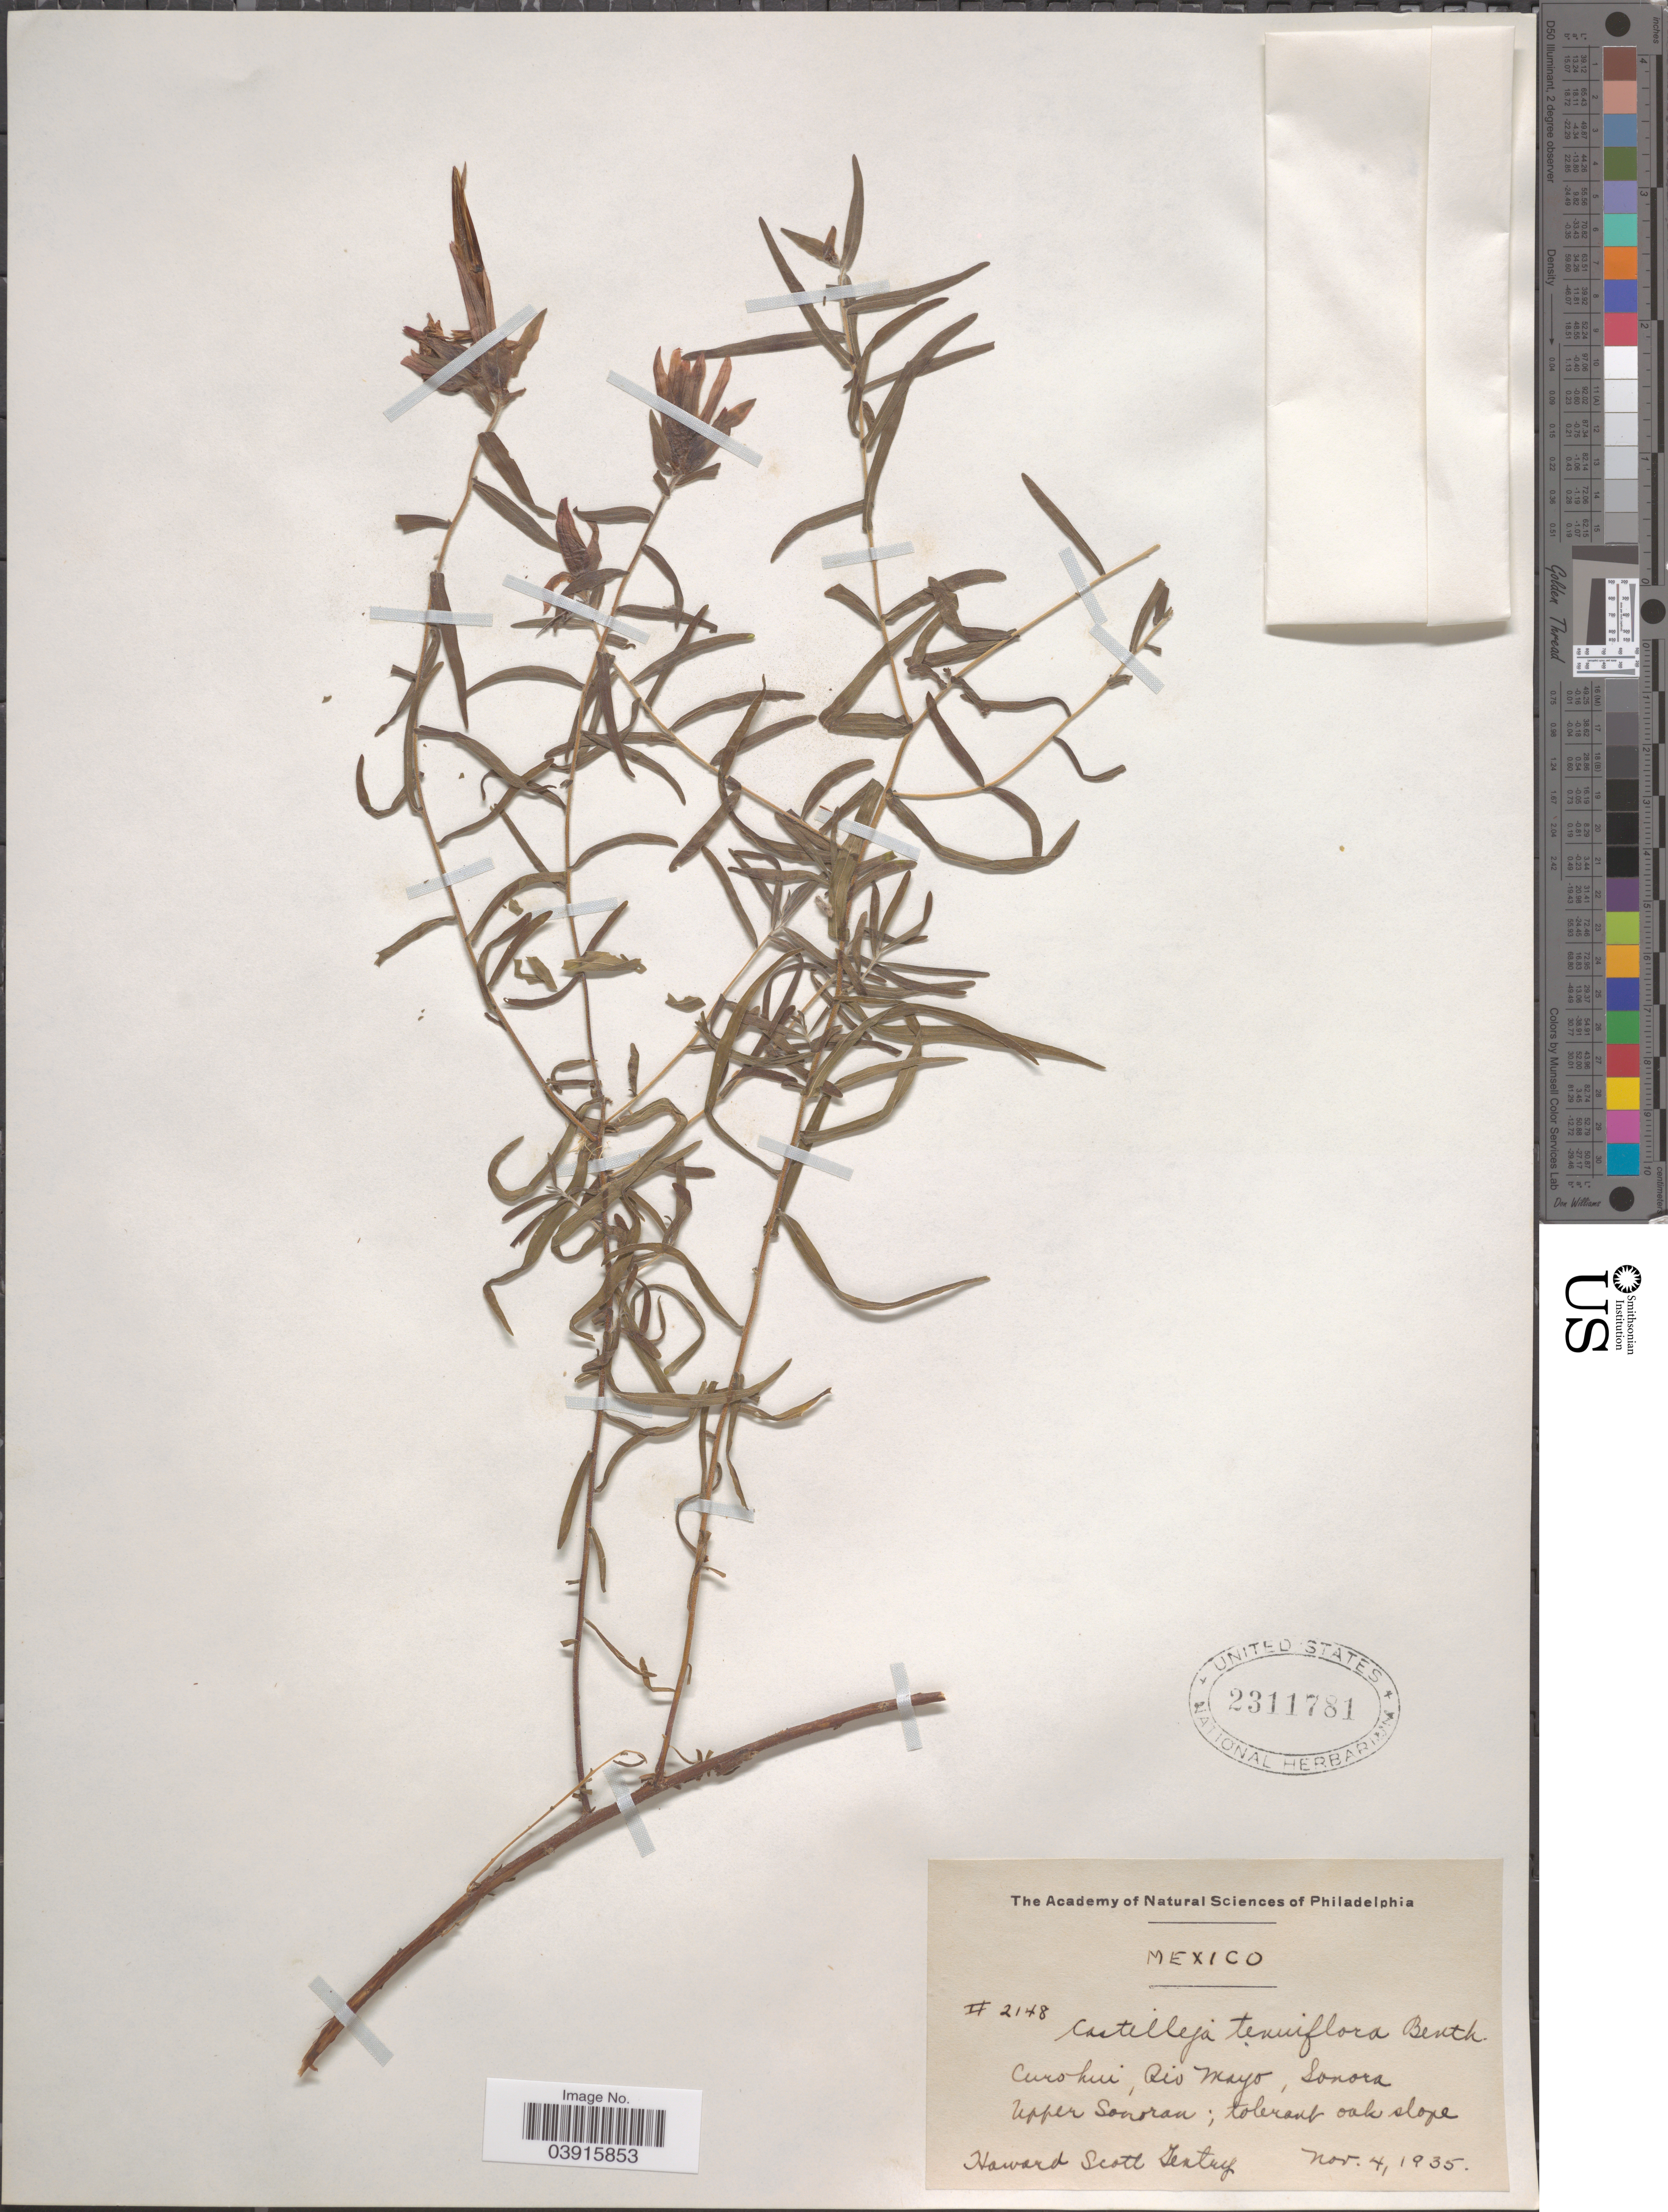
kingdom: Plantae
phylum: Tracheophyta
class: Magnoliopsida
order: Lamiales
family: Orobanchaceae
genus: Castilleja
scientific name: Castilleja tenuiflora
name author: Benth.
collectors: H. S. Gentry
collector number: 2148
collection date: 1935-11-04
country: Mexico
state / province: Sonora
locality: Curohui, Rio Mayo. Upper Sonoran.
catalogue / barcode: US 2311781